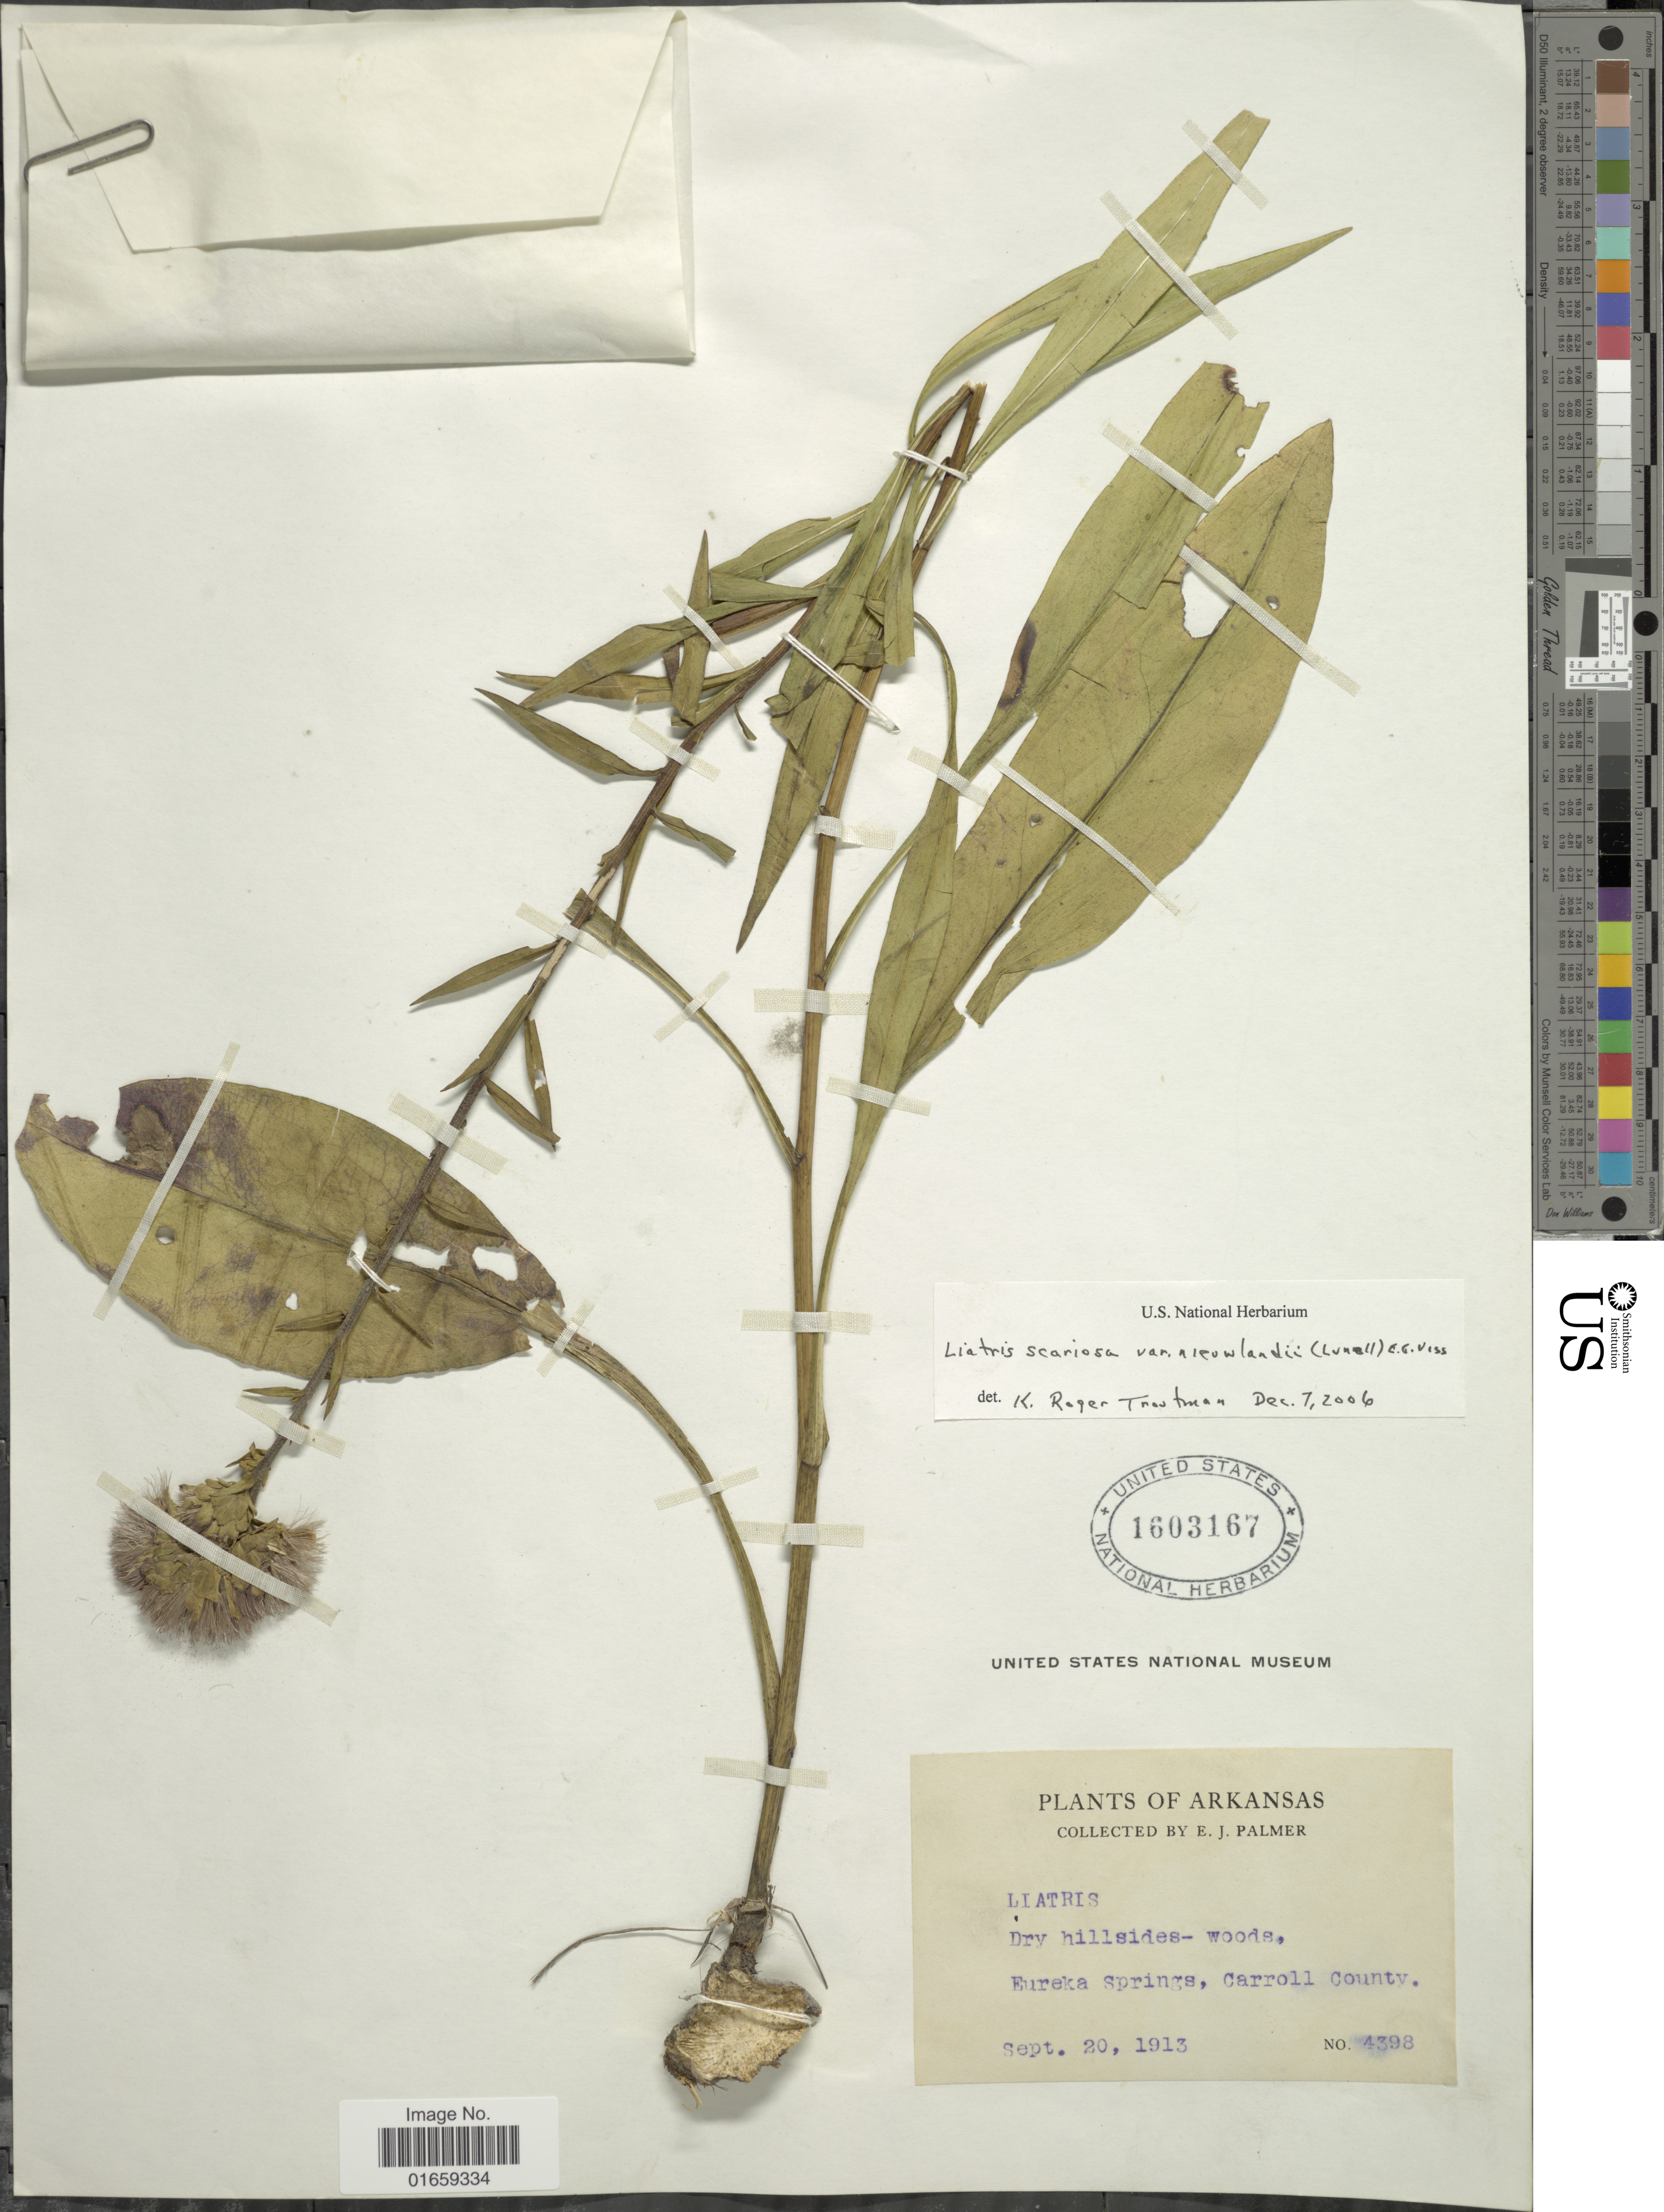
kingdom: Plantae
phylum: Tracheophyta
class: Magnoliopsida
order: Asterales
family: Asteraceae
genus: Liatris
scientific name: Liatris scariosa var. nieuwlandii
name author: (Lunell) E.G. Voss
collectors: E. J. Palmer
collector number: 4398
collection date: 1913-09-20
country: United States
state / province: Arkansas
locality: Eureka Springs, Carroll County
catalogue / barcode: US 1603167